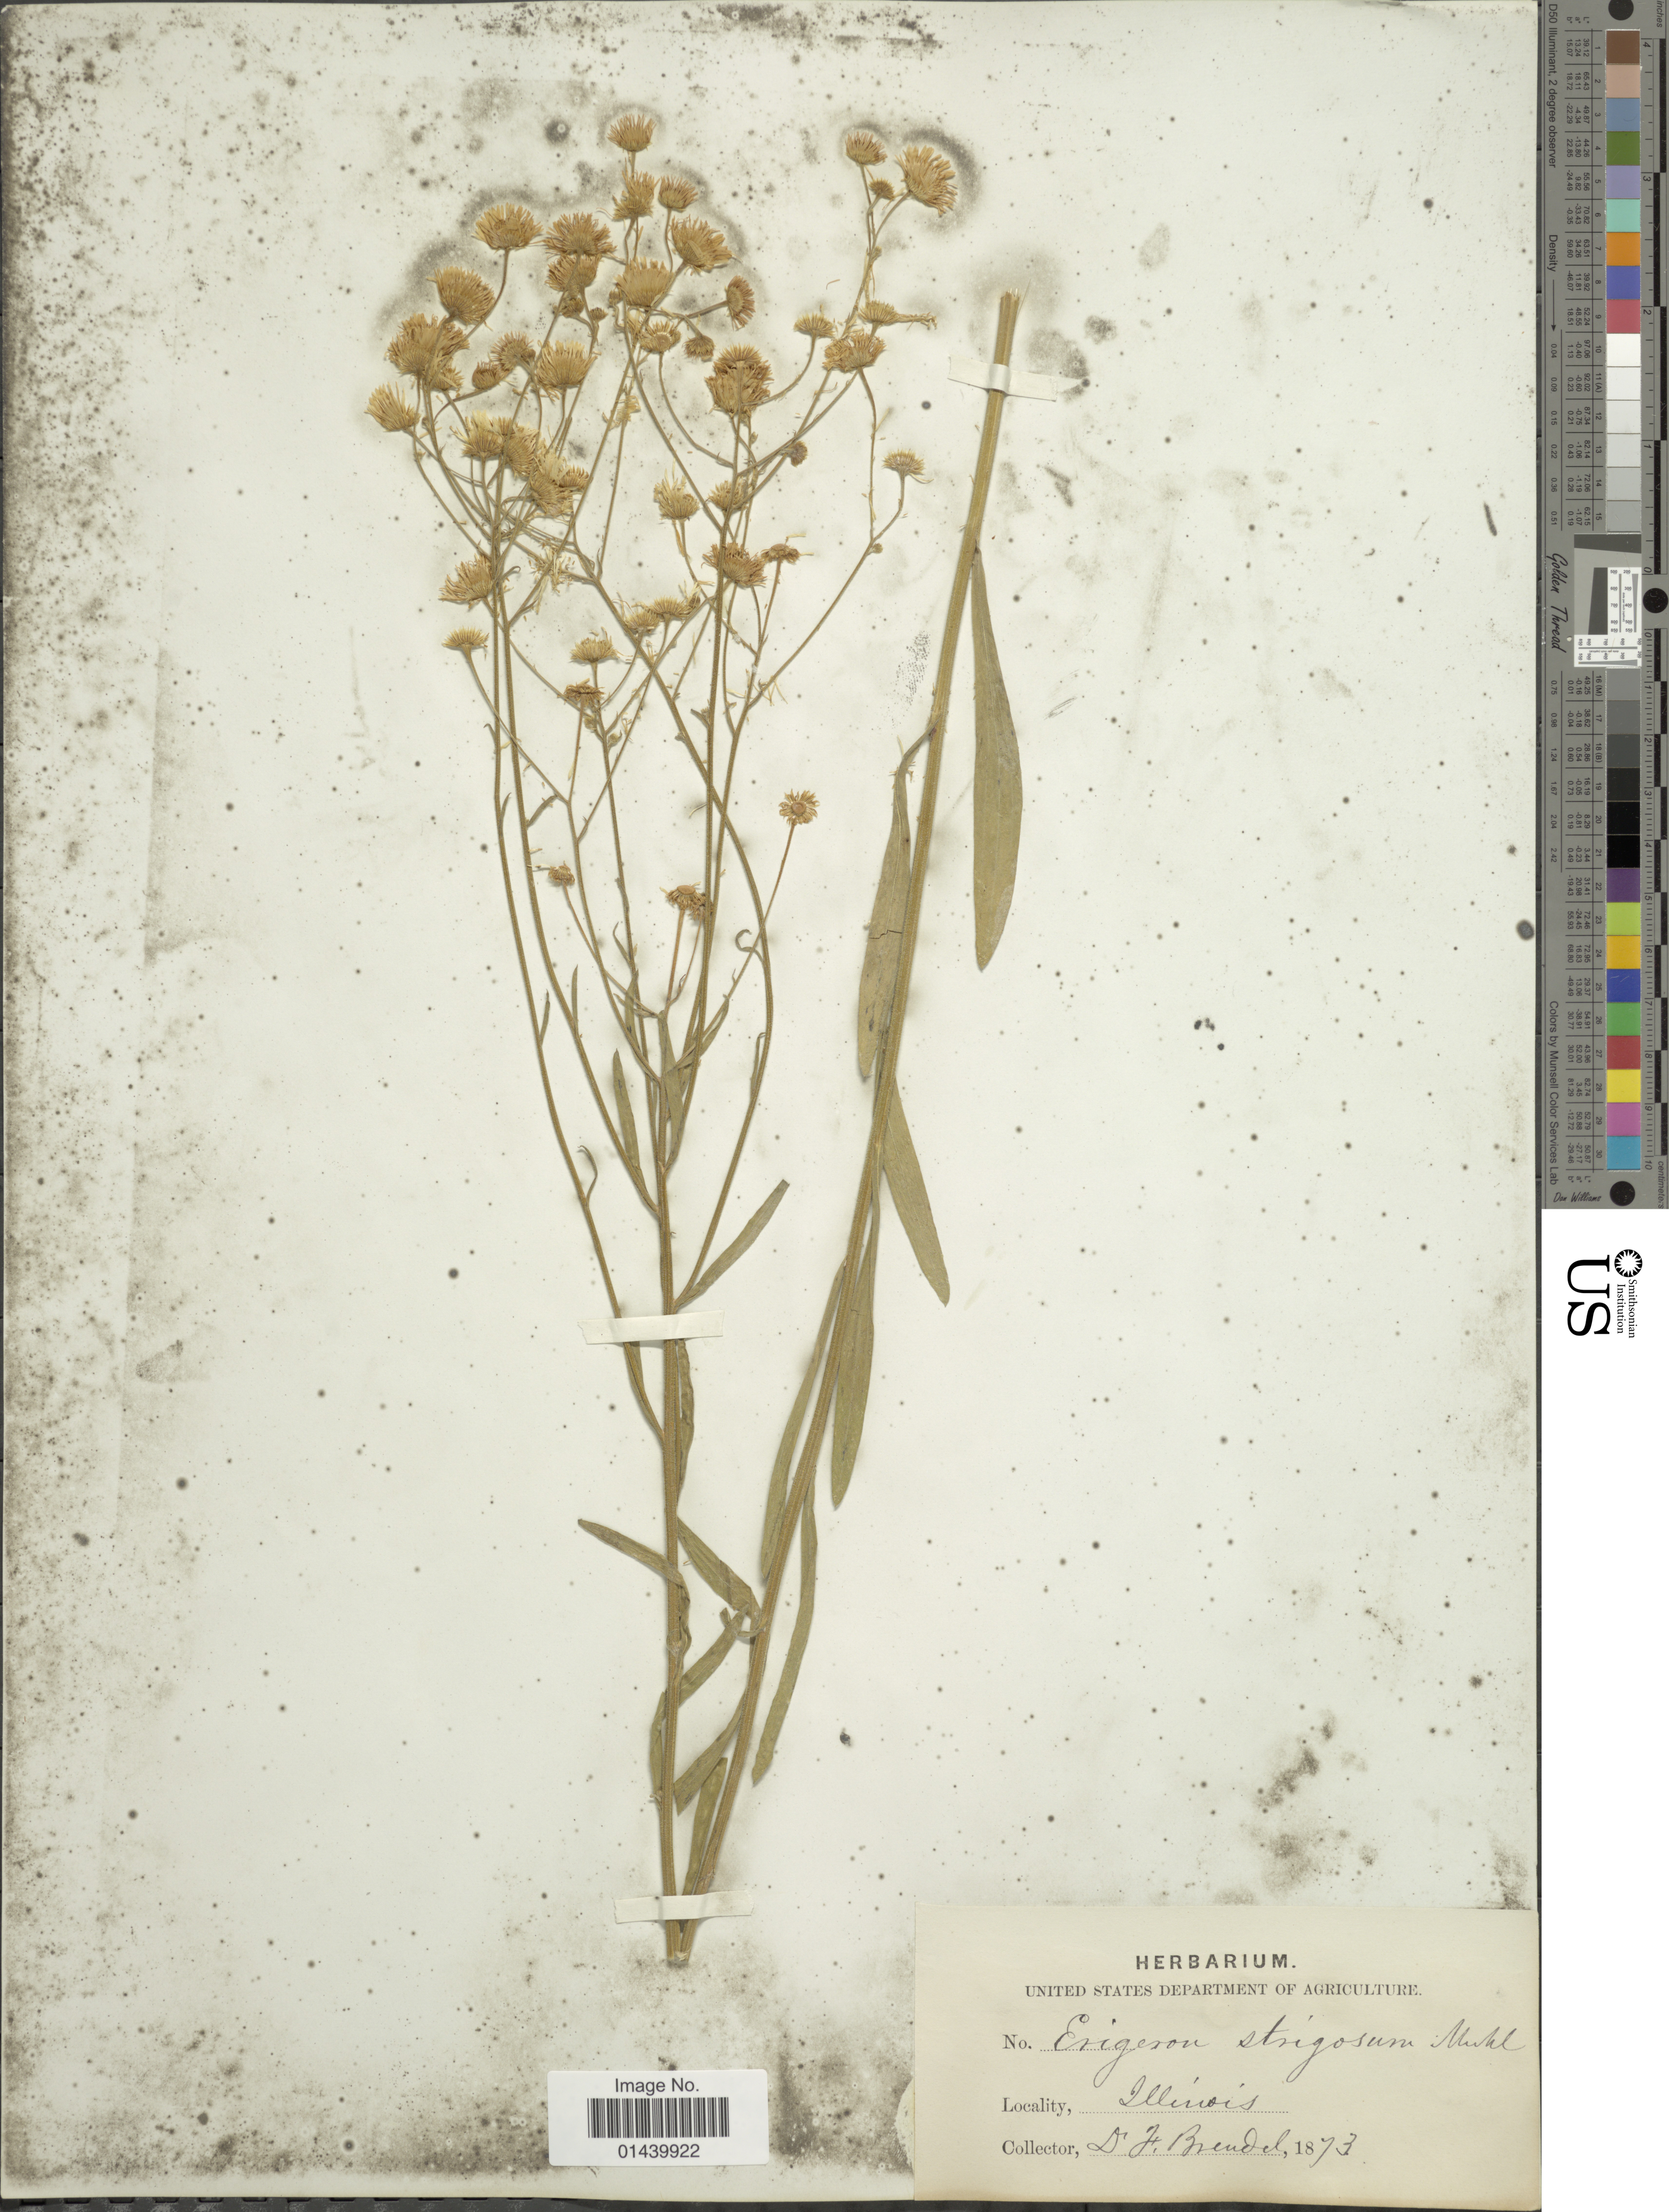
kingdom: Plantae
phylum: Tracheophyta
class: Magnoliopsida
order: Asterales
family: Asteraceae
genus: Erigeron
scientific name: Erigeron strigosus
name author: Muhl. ex Willd.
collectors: F. Brendel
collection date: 1873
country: United States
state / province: Illinois